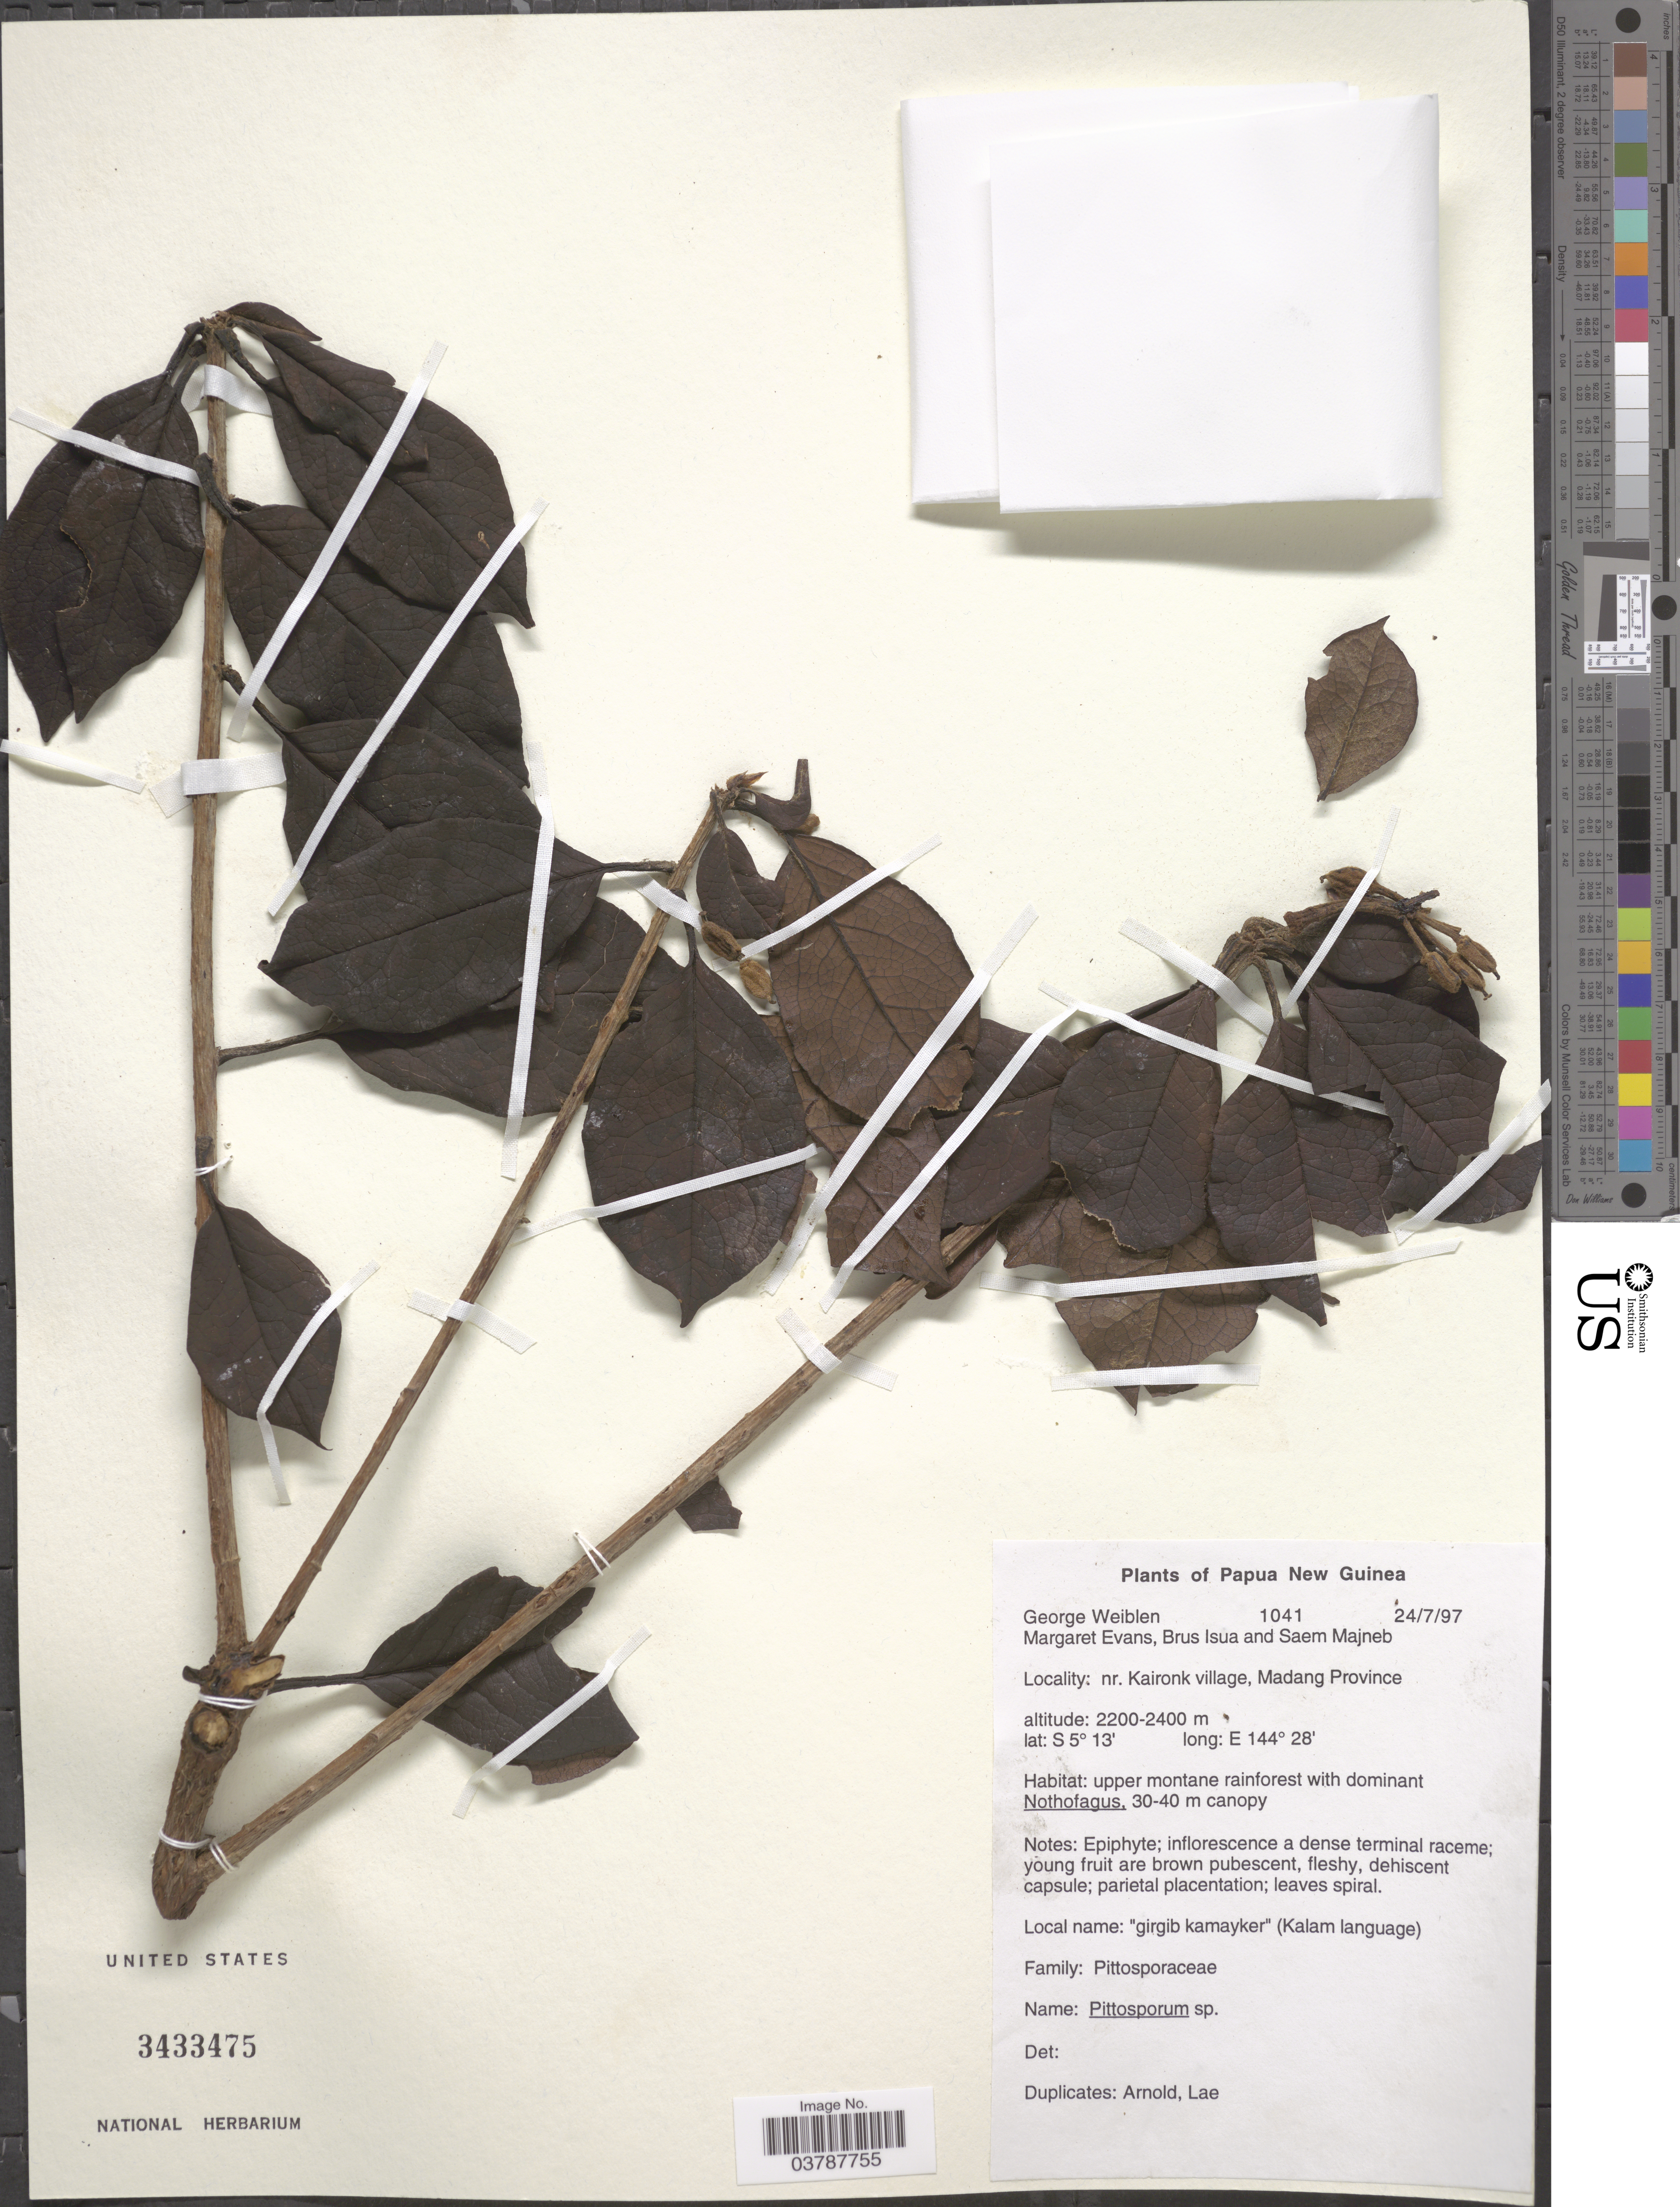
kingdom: Plantae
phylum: Tracheophyta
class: Magnoliopsida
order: Apiales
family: Pittosporaceae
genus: Pittosporum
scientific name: Pittosporum sp.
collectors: G. Weiblen, M. Evans, B. Isua & S. Majneb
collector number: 1041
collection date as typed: Transcribed d/m/y: 24/7/97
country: Papua New Guinea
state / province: Madang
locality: Nr. Kaironk village.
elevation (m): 2200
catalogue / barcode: US 3433475